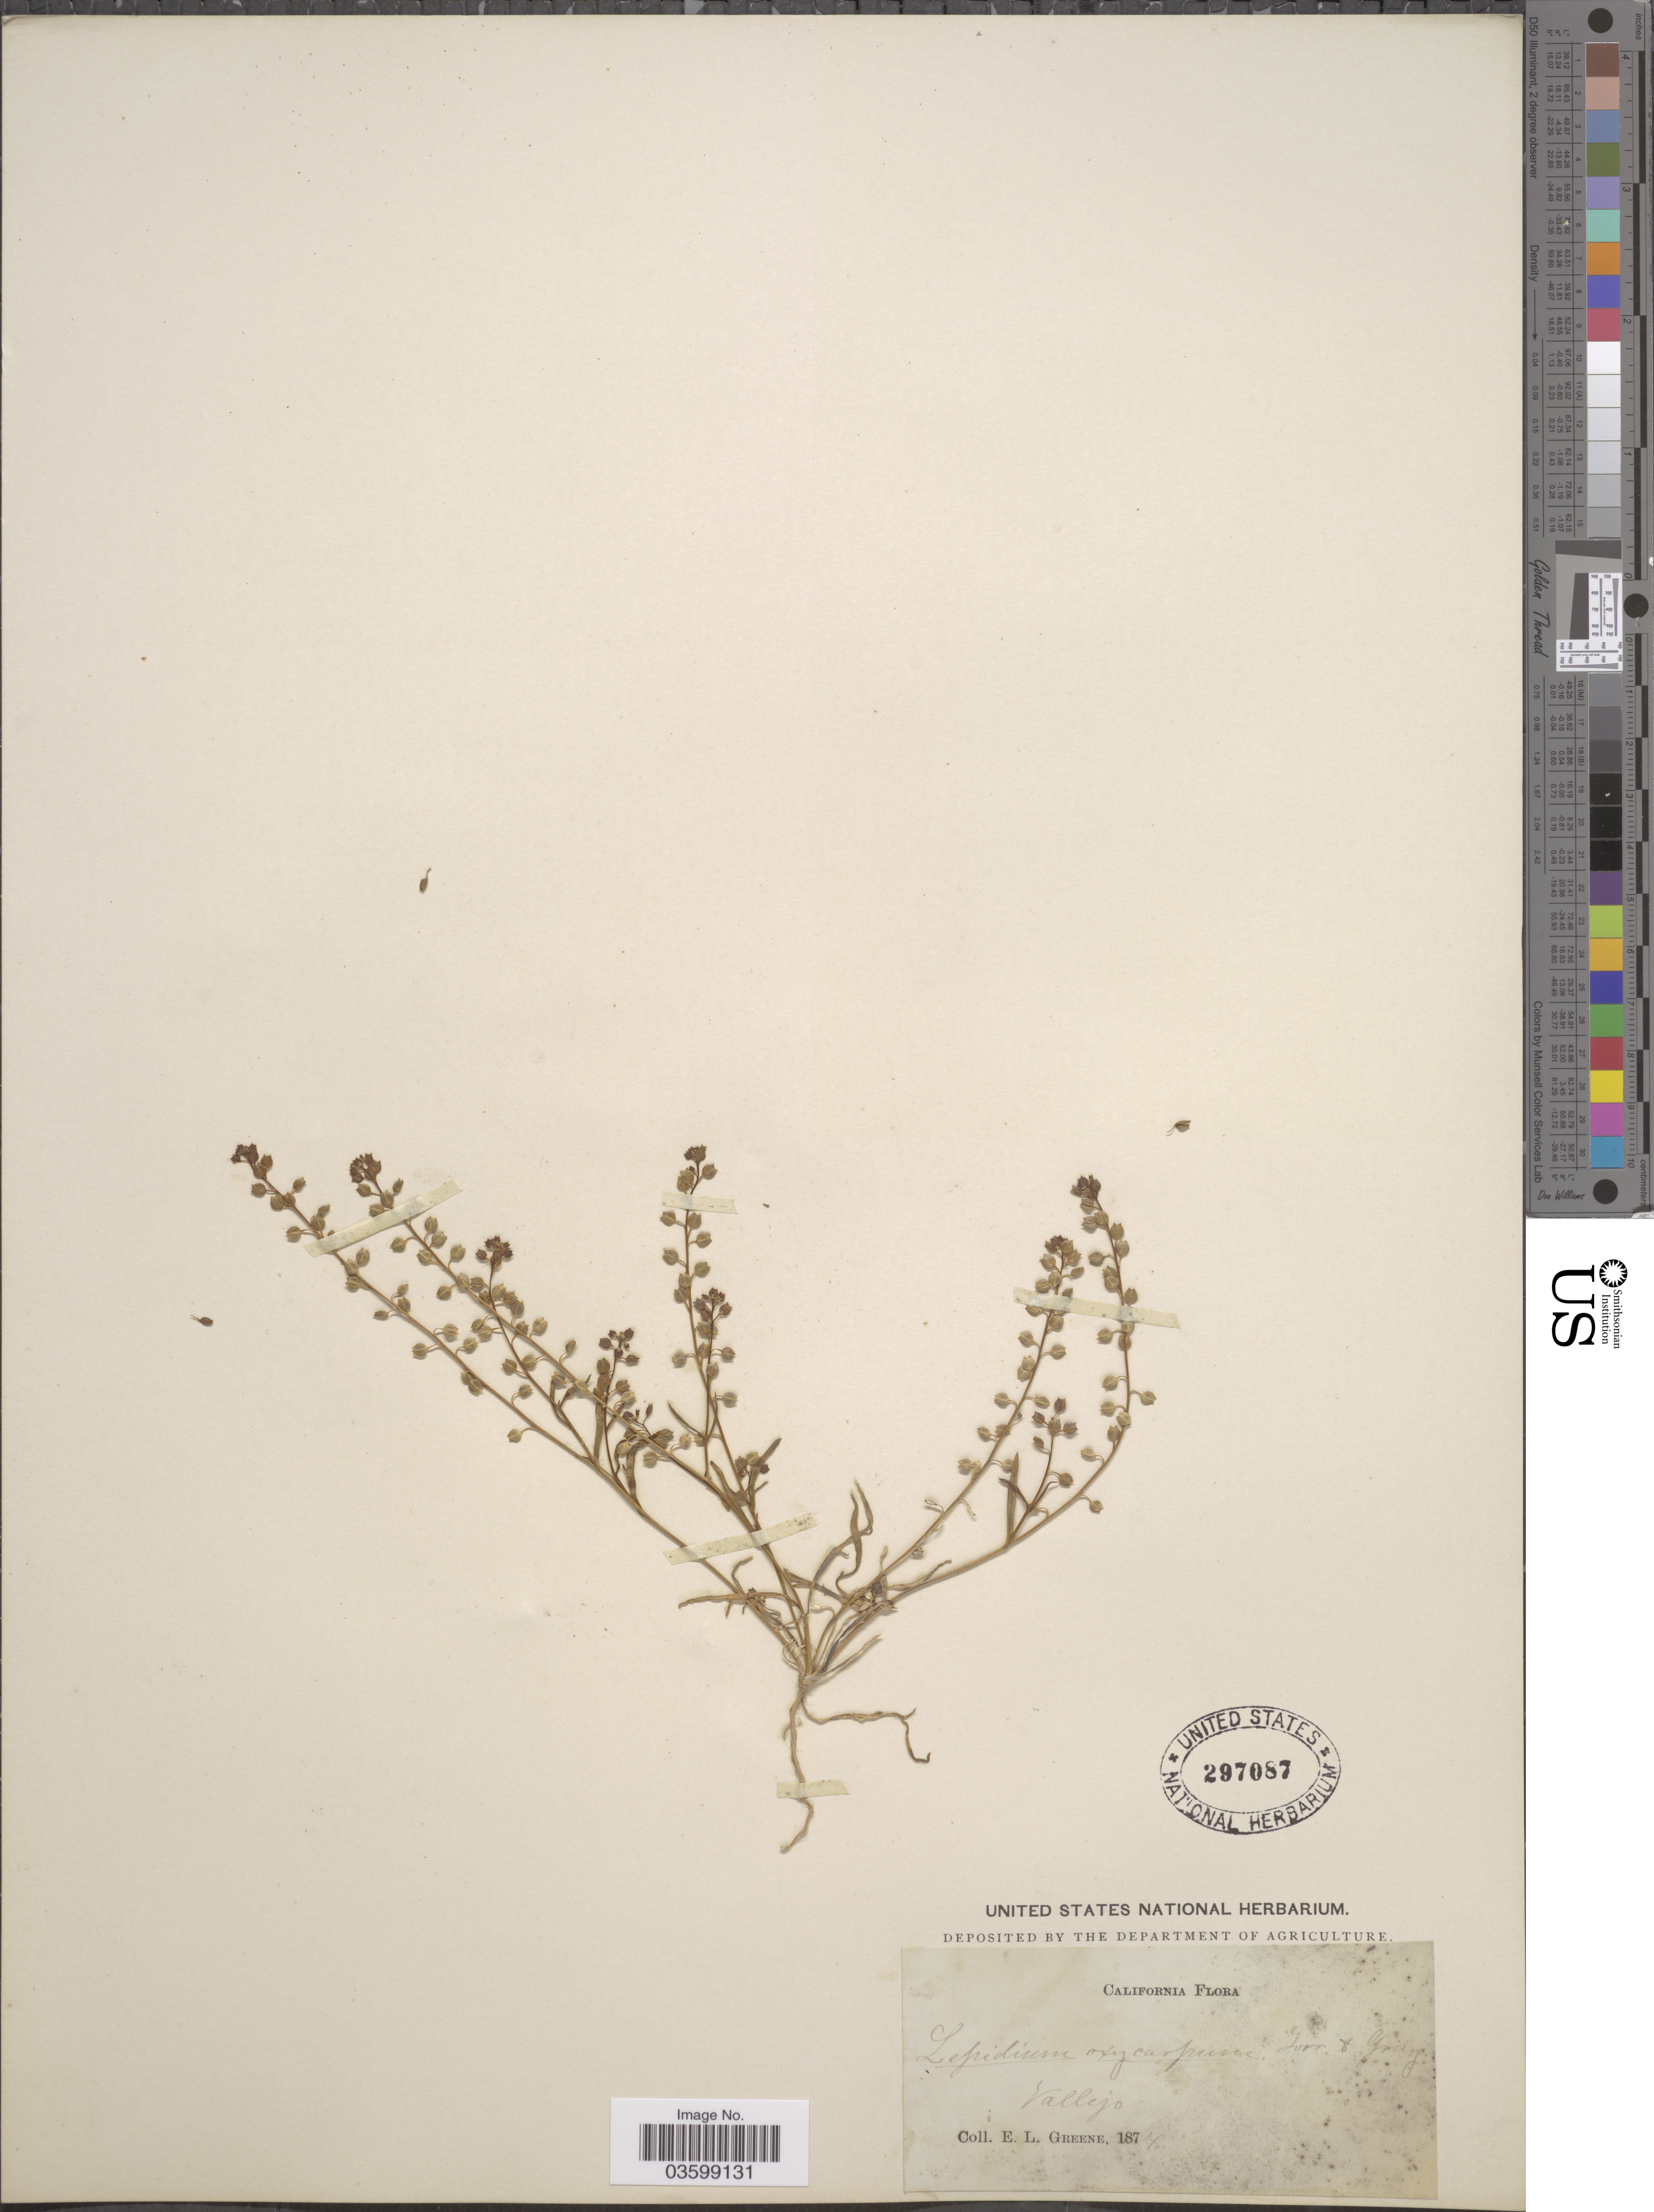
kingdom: Plantae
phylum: Tracheophyta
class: Magnoliopsida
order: Brassicales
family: Brassicaceae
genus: Lepidium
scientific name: Lepidium oxycarpum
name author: Nutt.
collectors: E. L. Greene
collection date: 1874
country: United States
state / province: California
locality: Vallejo.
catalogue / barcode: US 297087